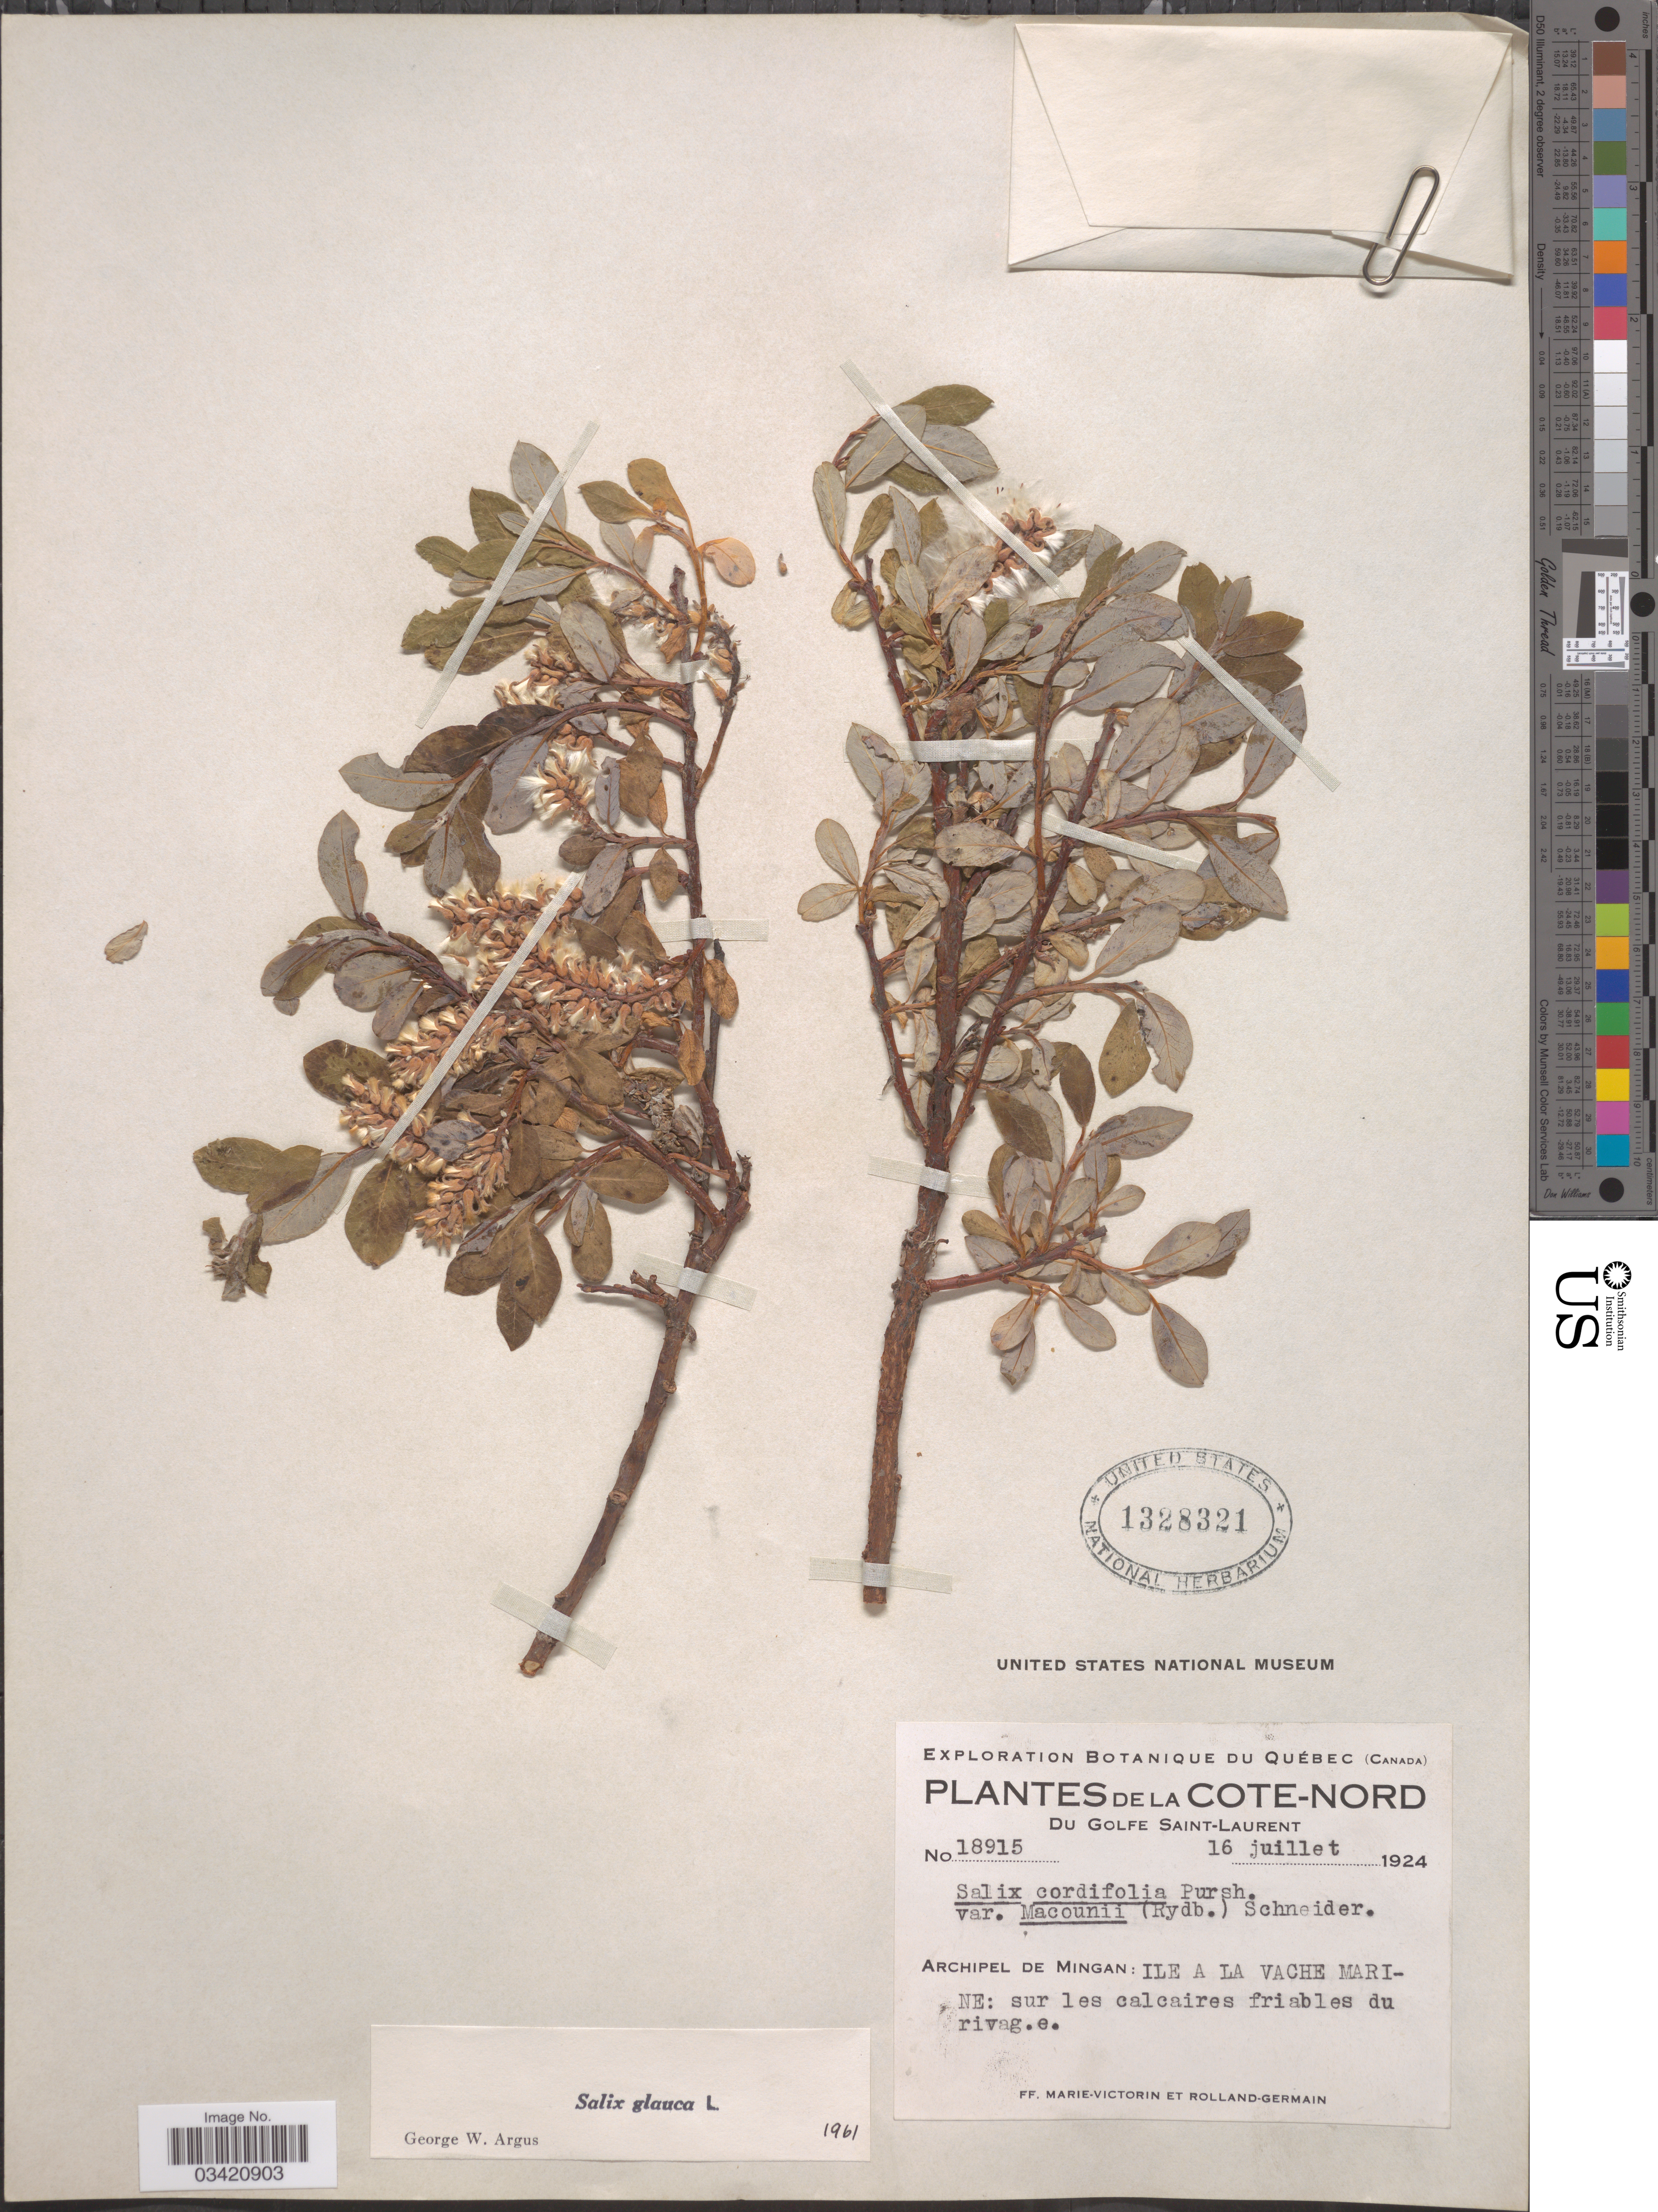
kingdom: Plantae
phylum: Tracheophyta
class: Magnoliopsida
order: Malpighiales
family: Salicaceae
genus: Salix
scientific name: Salix glauca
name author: L.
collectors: F. Marie-Victorin & Rolland-Germain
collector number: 18915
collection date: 1924-07-16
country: Canada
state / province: Quebec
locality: Cote-Nord. Du Golfe Saint-Laurent. Archipel de Mingan: Ile a la Vache Marine: sur les calcaires friables du rivag.e.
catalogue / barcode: US 1328321